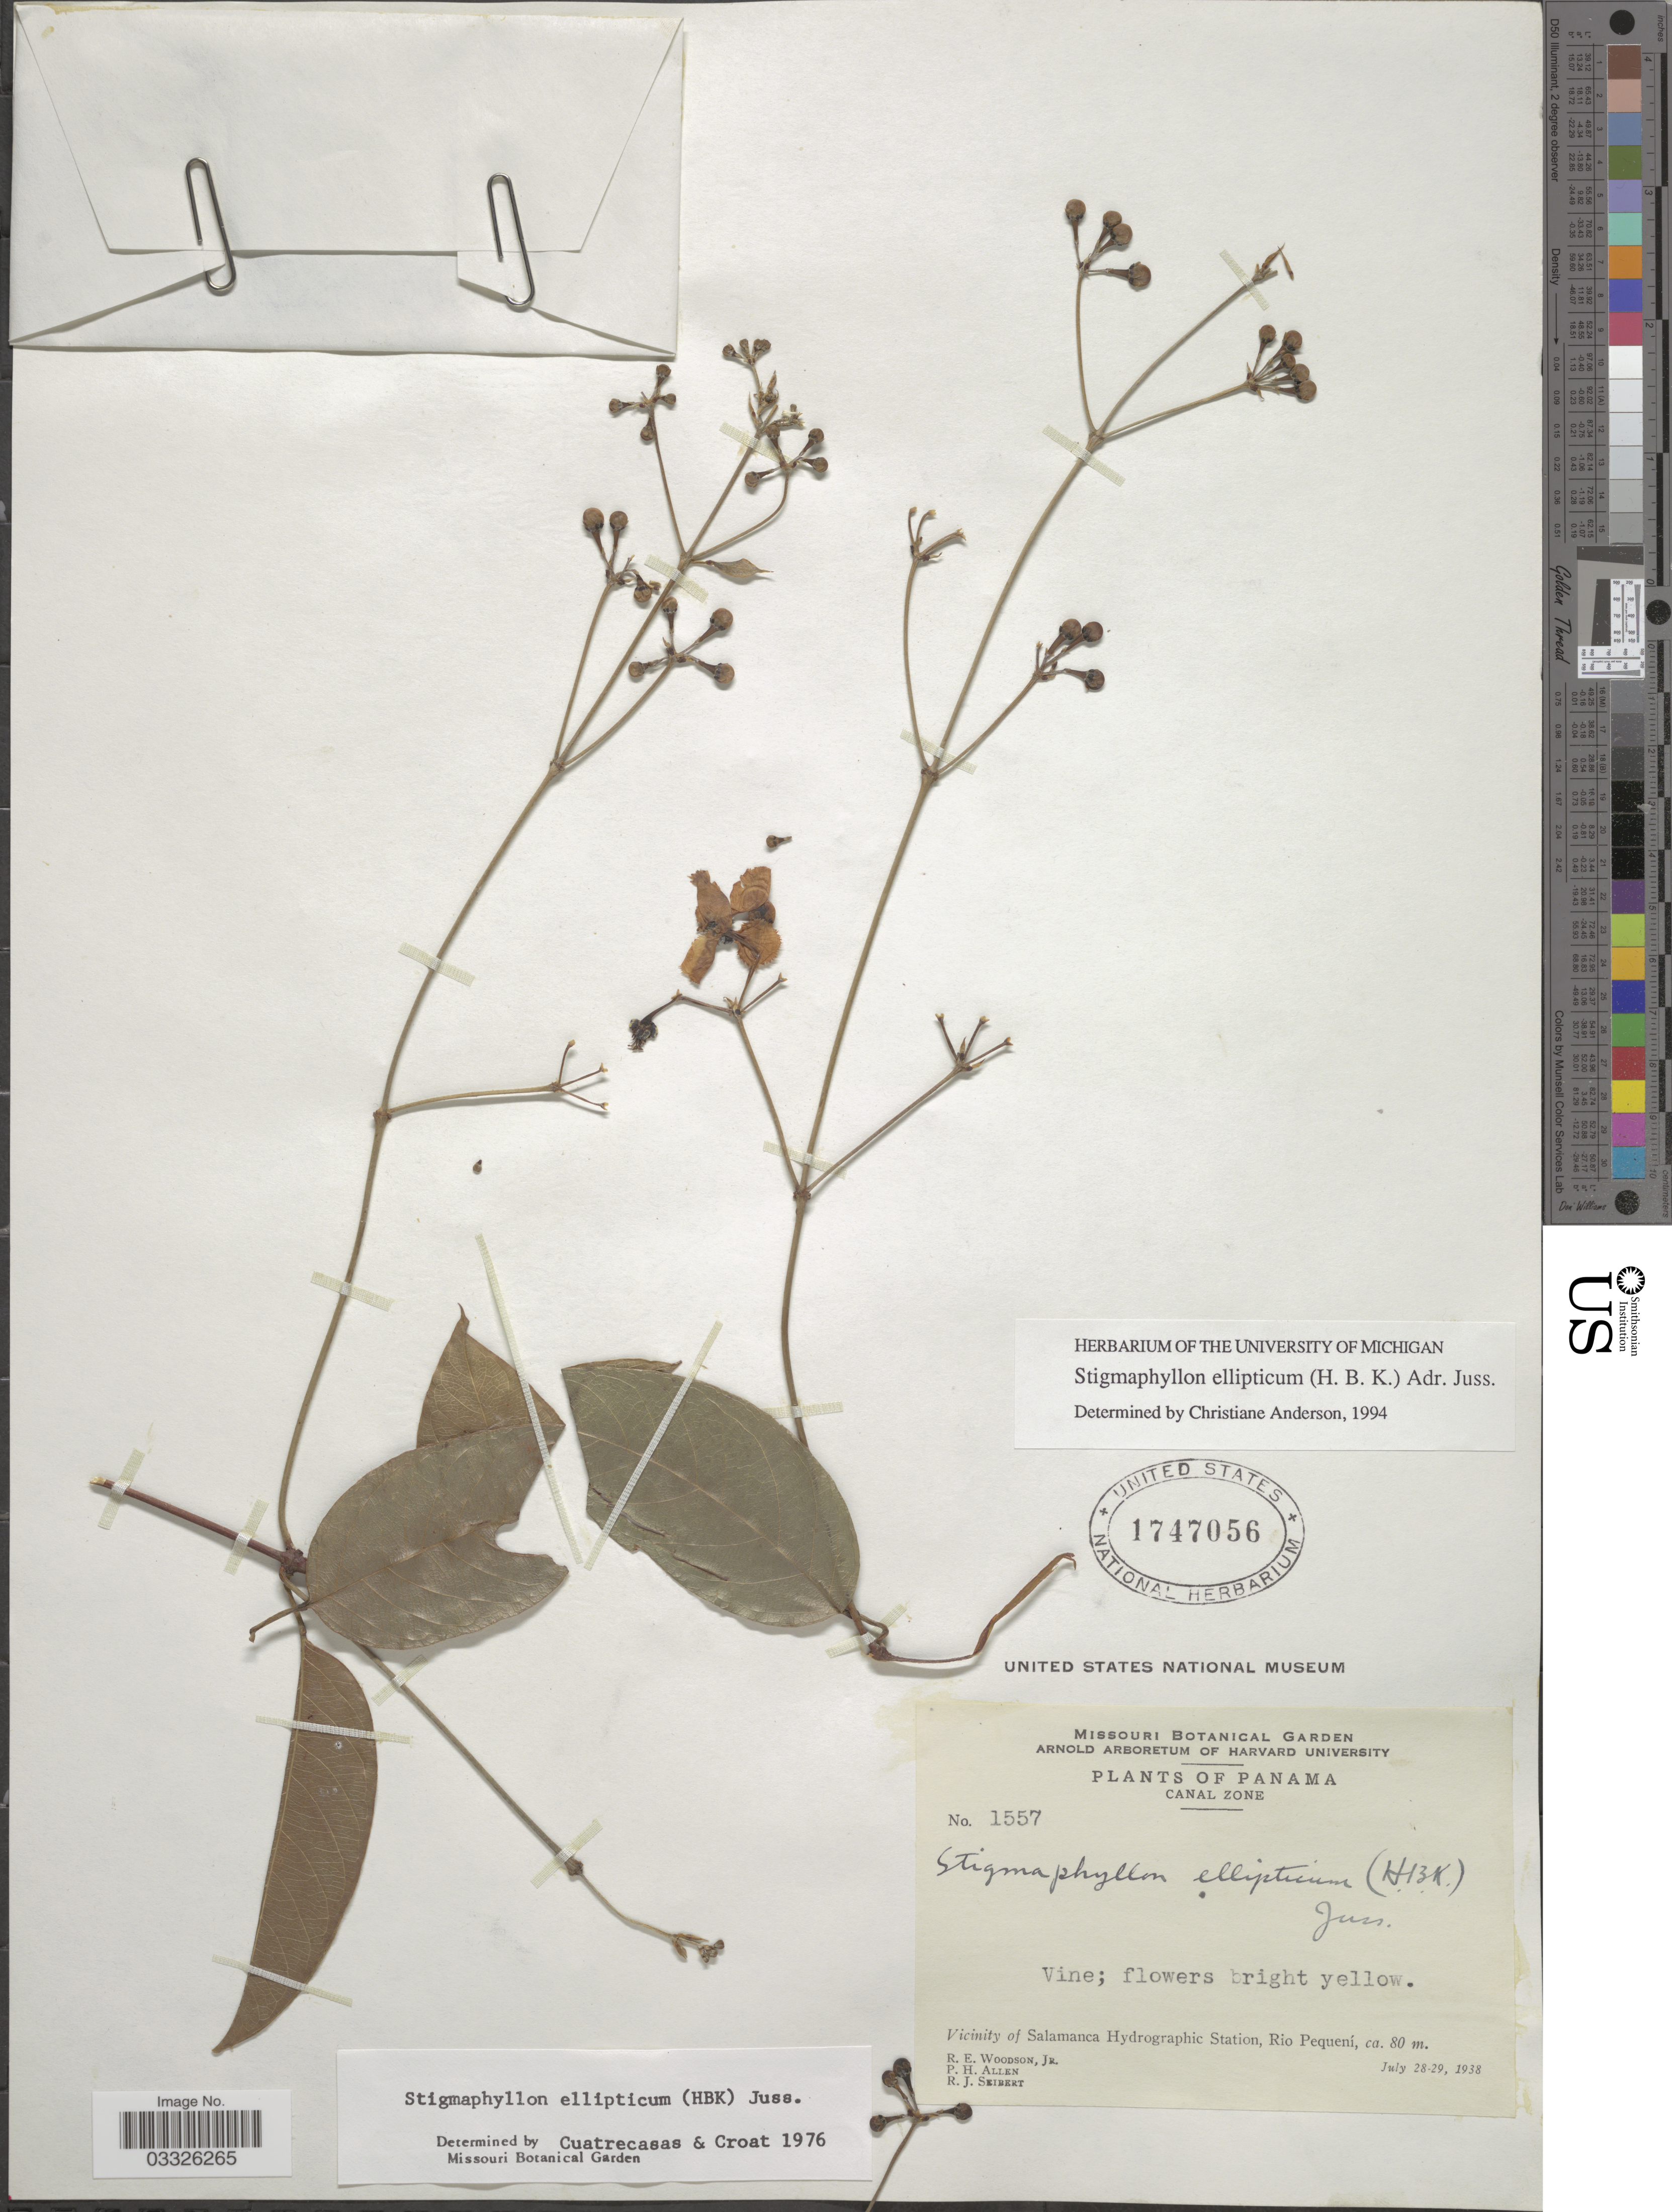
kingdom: Plantae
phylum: Tracheophyta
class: Magnoliopsida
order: Malpighiales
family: Malpighiaceae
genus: Stigmaphyllon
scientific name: Stigmaphyllon ellipticum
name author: (Kunth) A. Juss.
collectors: R. E. Woodson, P. H. Allen & R. J. Seibert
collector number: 1557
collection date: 1938-07-28/1938-07-29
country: Panama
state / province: Colón / Panamá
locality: Canal Zone. Vicinity of Salamanca Hydrographic Station, Rio Pequení.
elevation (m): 80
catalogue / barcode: US 1747056